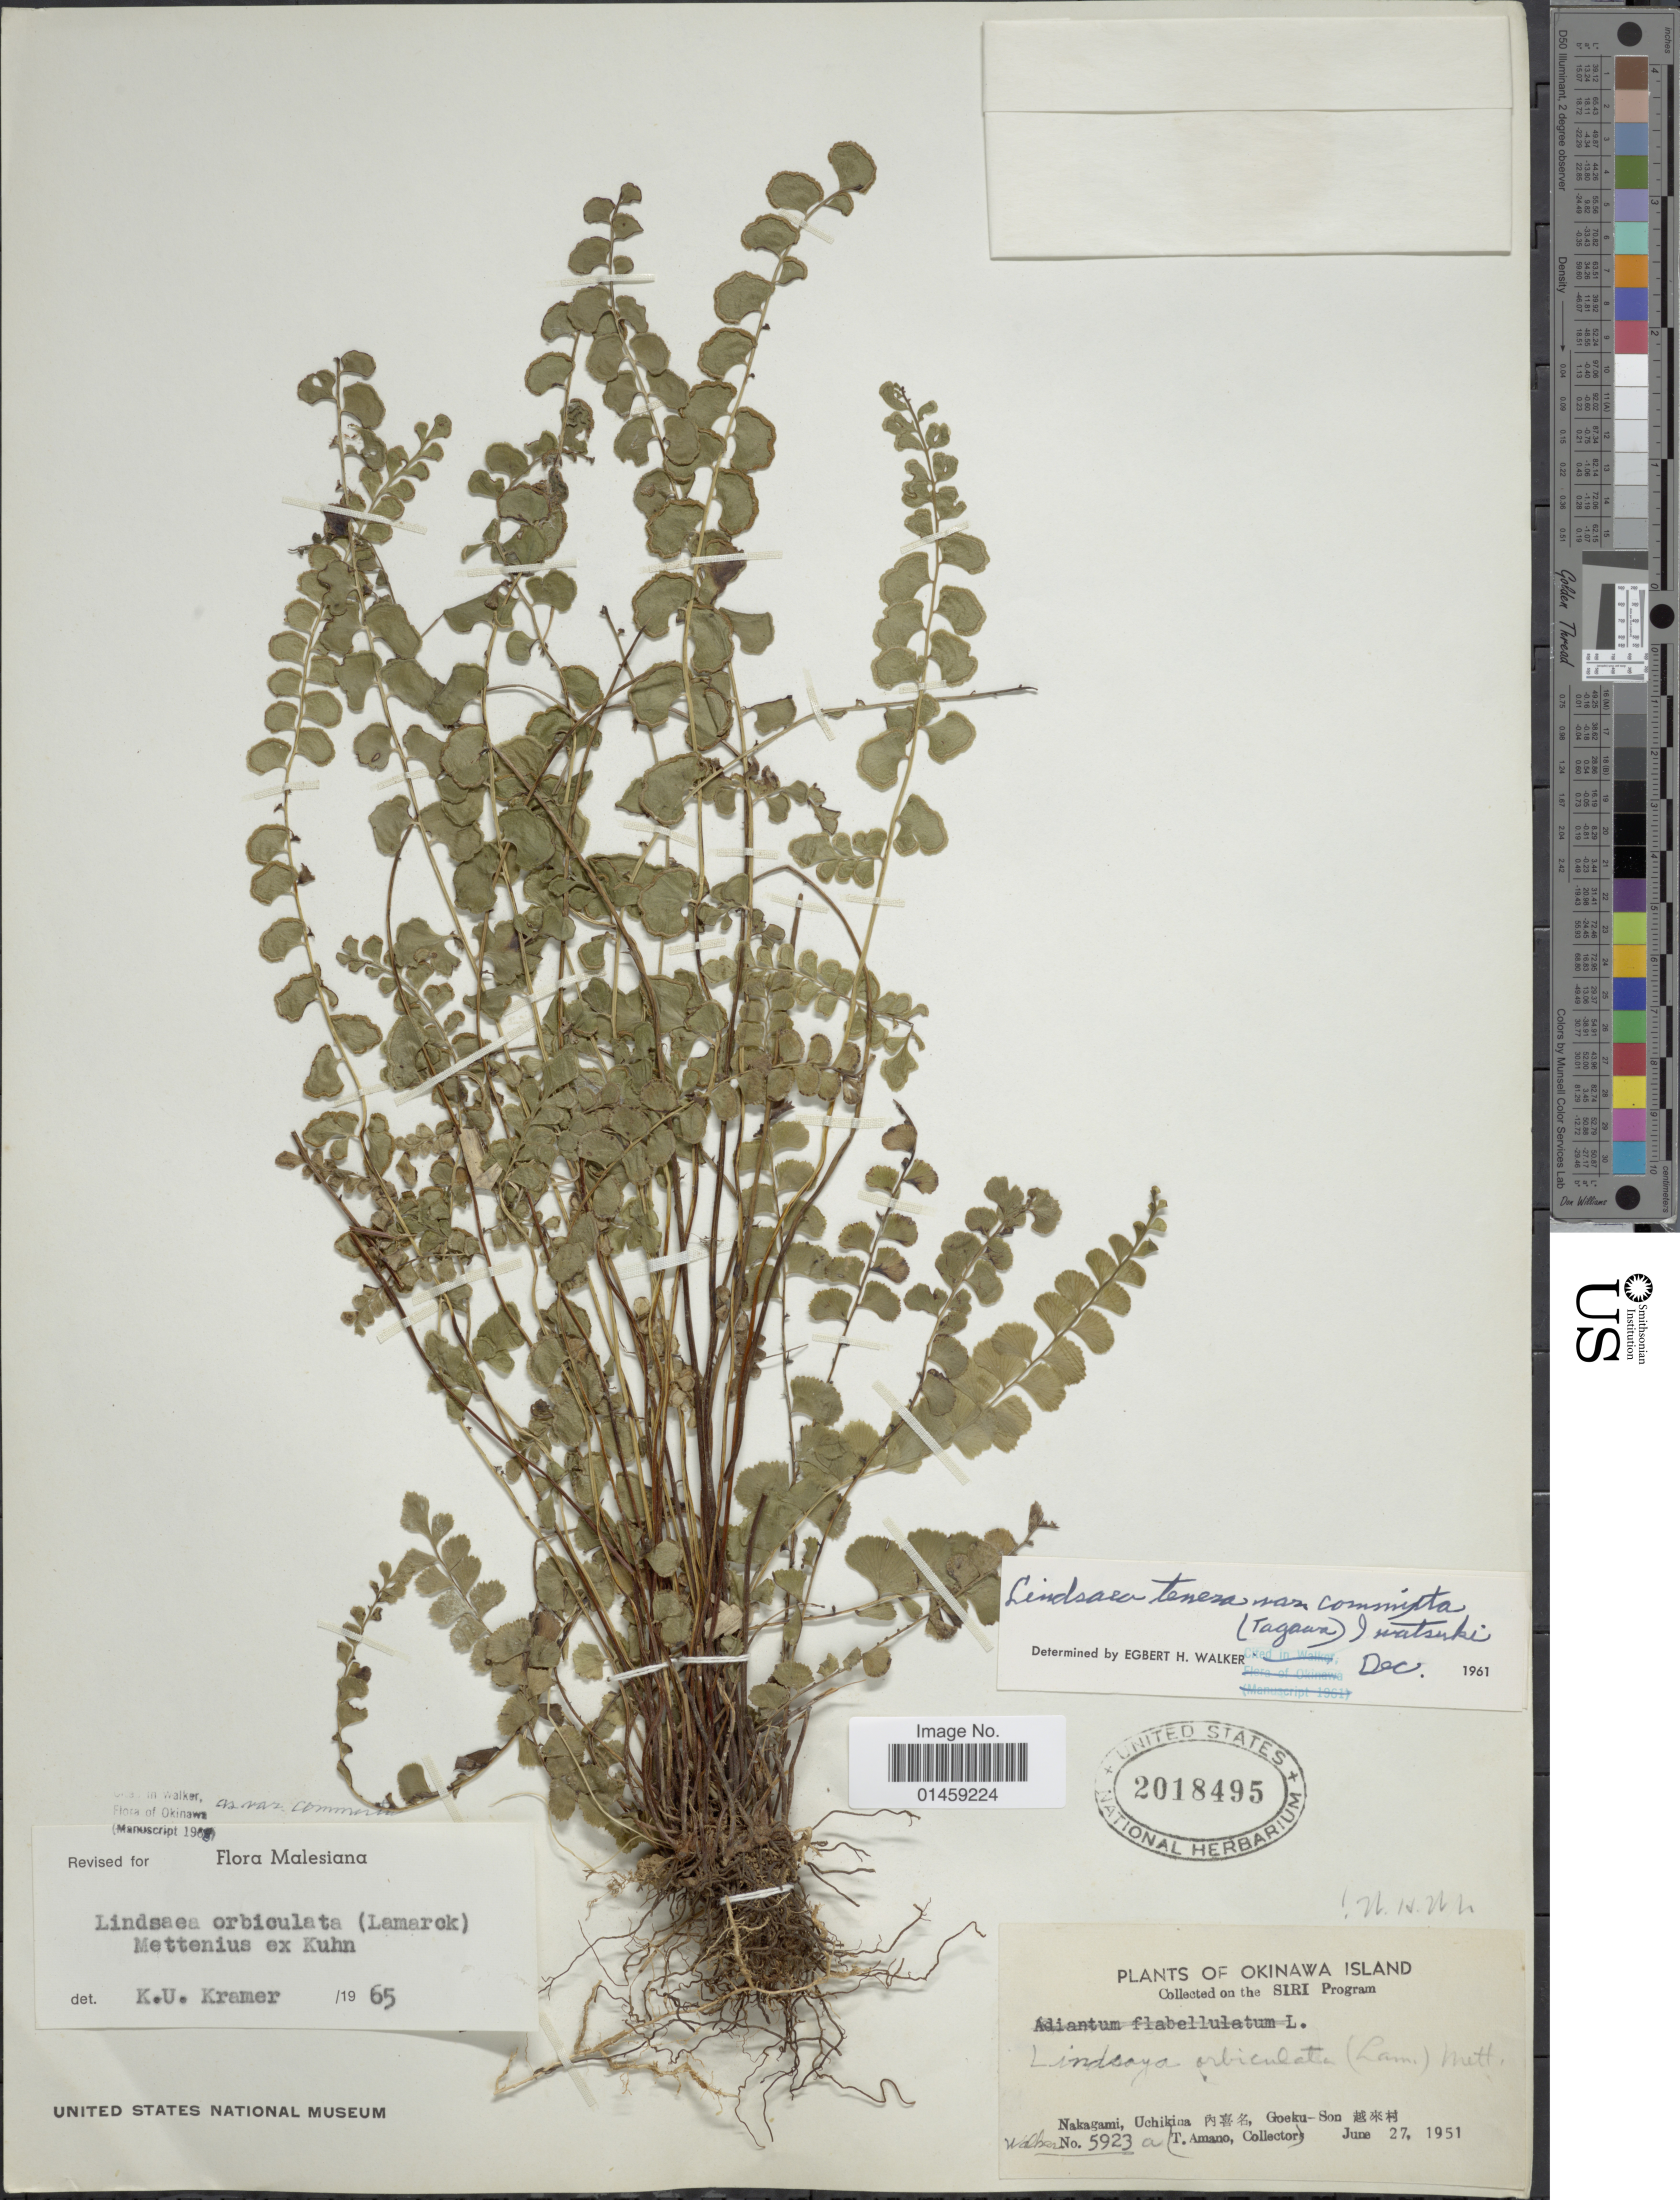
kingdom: Plantae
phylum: Tracheophyta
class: Polypodiopsida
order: Polypodiales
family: Lindsaeaceae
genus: Lindsaea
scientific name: Lindsaea orbiculata var. commixta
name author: (Tagawa) K.U. Kramer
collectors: T. Amano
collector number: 5923a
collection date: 1951-06-27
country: Japan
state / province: Okinawa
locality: Okinawa Island. Nakagami, Uchikina, Goeku-Son.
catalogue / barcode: US 2018495